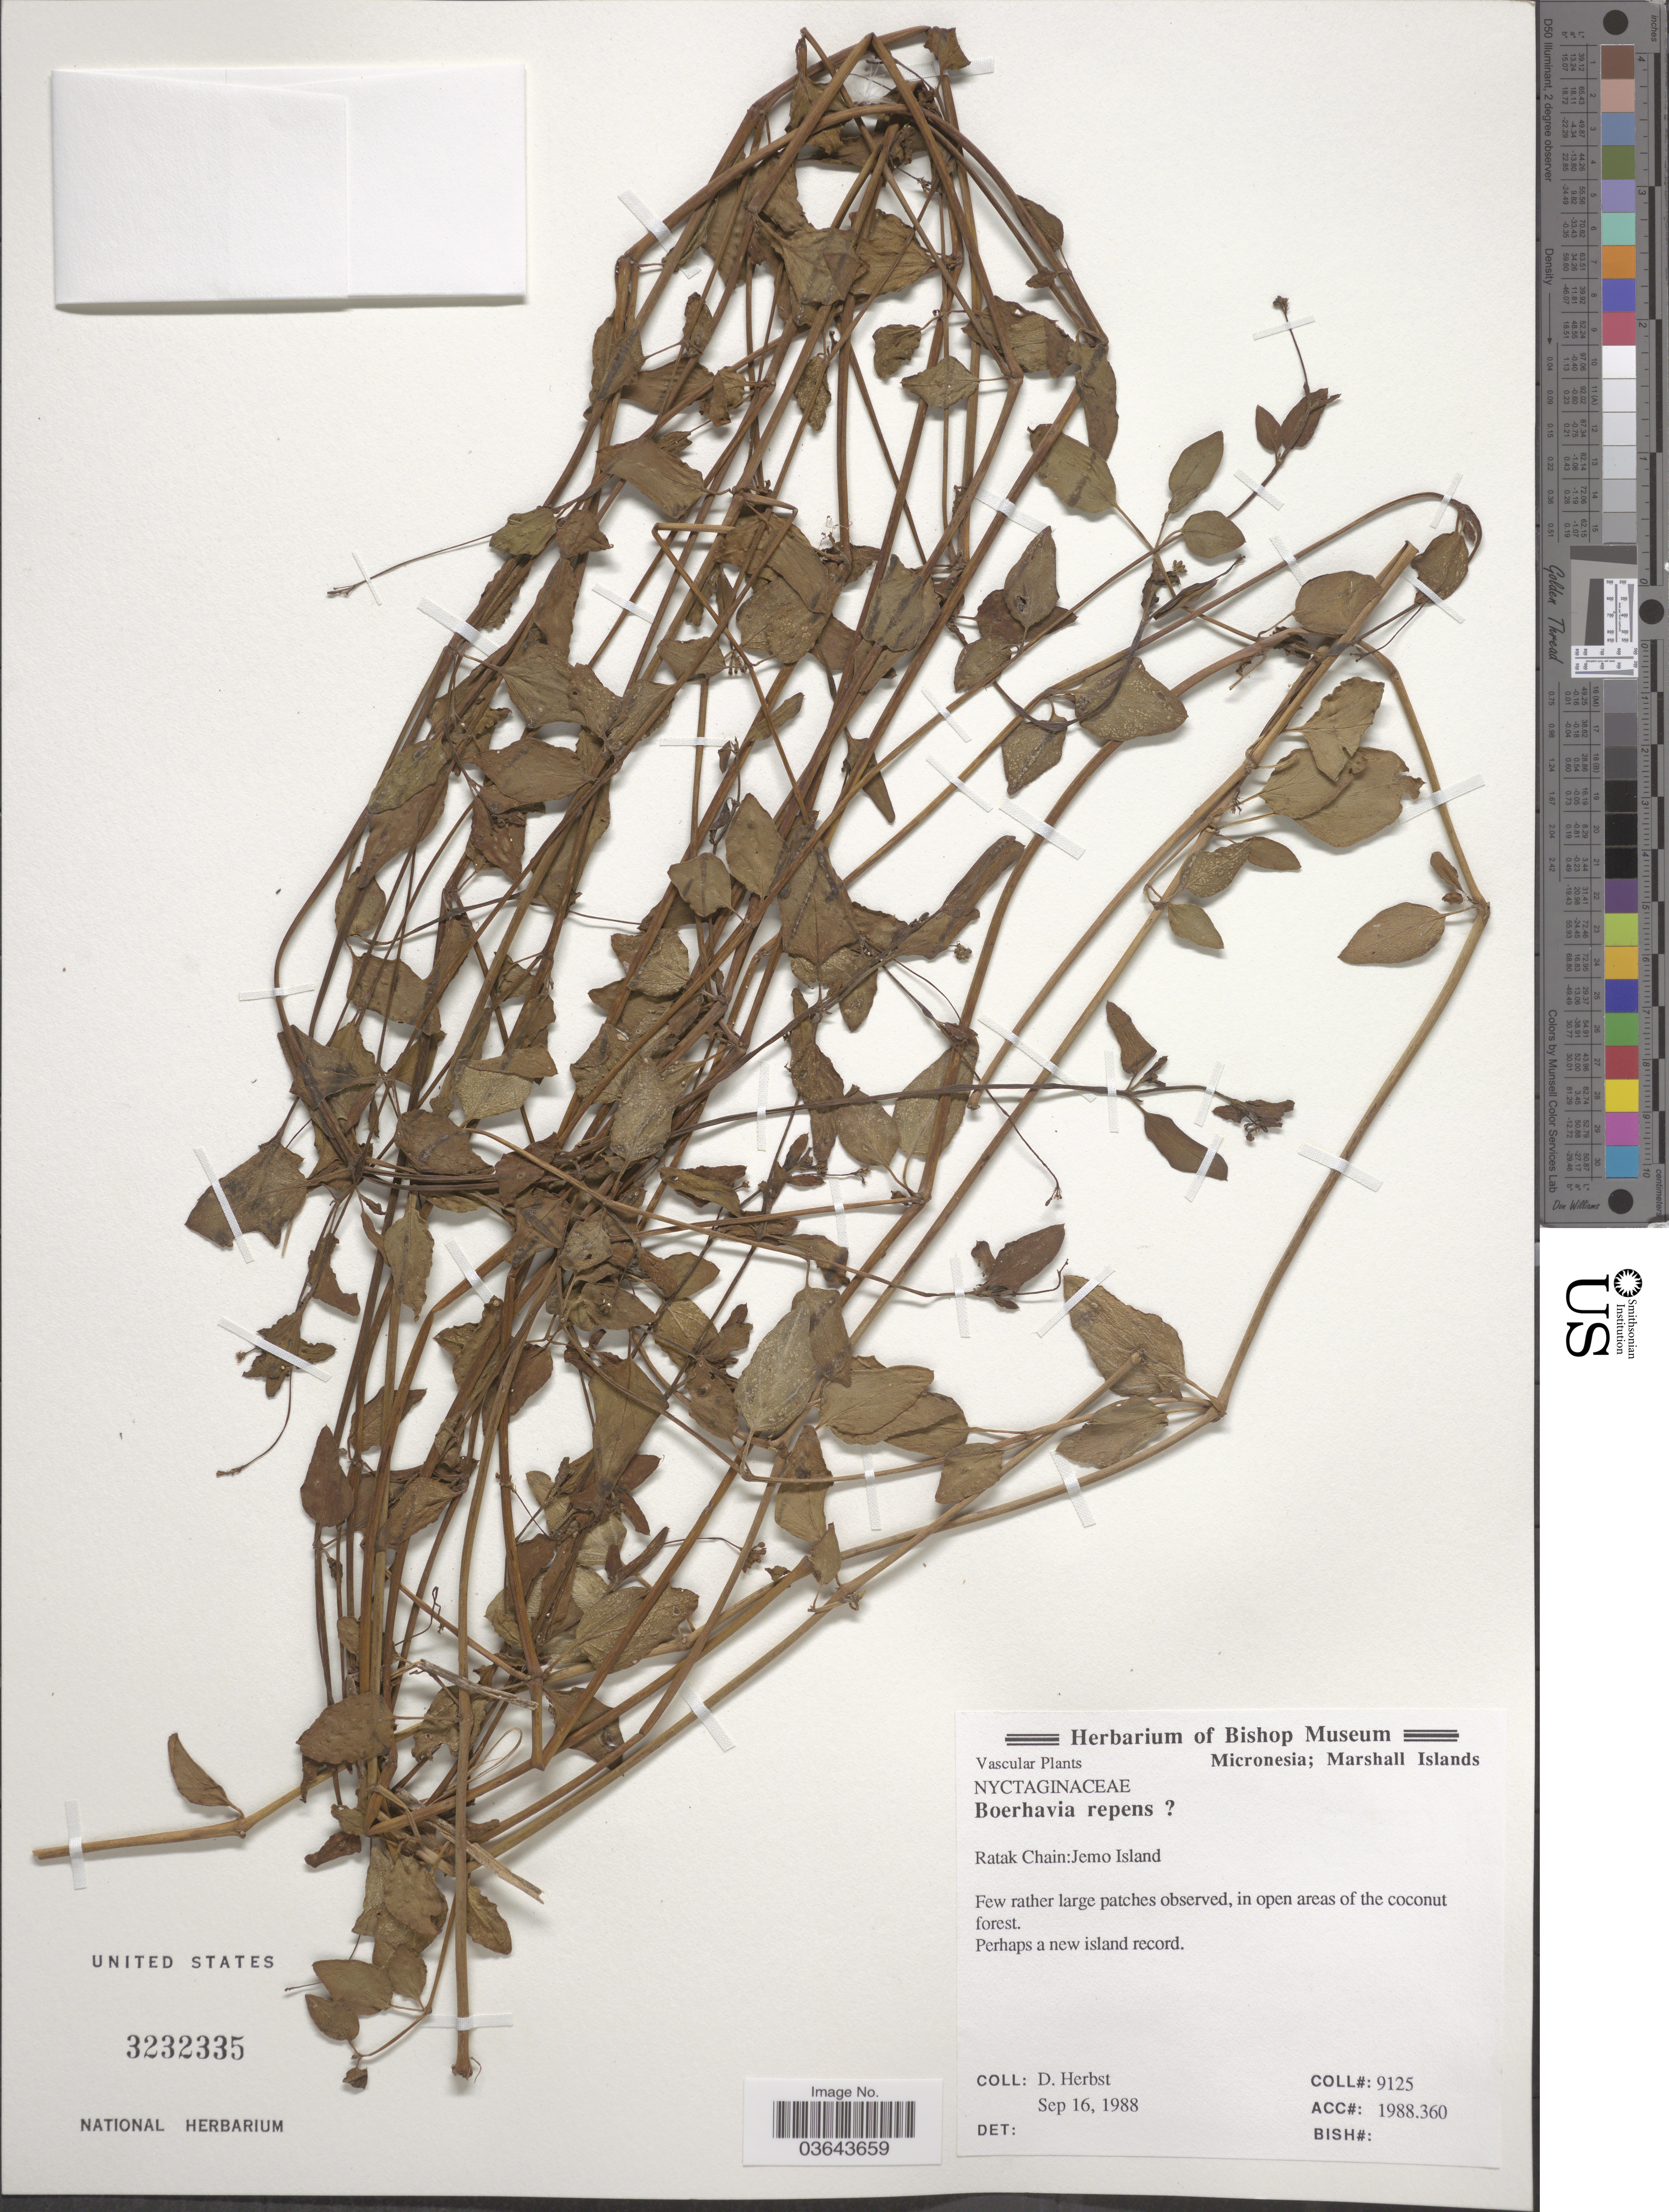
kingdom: Plantae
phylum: Tracheophyta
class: Magnoliopsida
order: Caryophyllales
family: Nyctaginaceae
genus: Boerhavia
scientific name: Boerhavia repens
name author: L.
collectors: D. Herbst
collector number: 9125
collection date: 1988-09-16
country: Marshall Islands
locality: Micronesia; Marshall Islands. Ratak Chain: Jemo Island.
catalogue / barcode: US 3232335